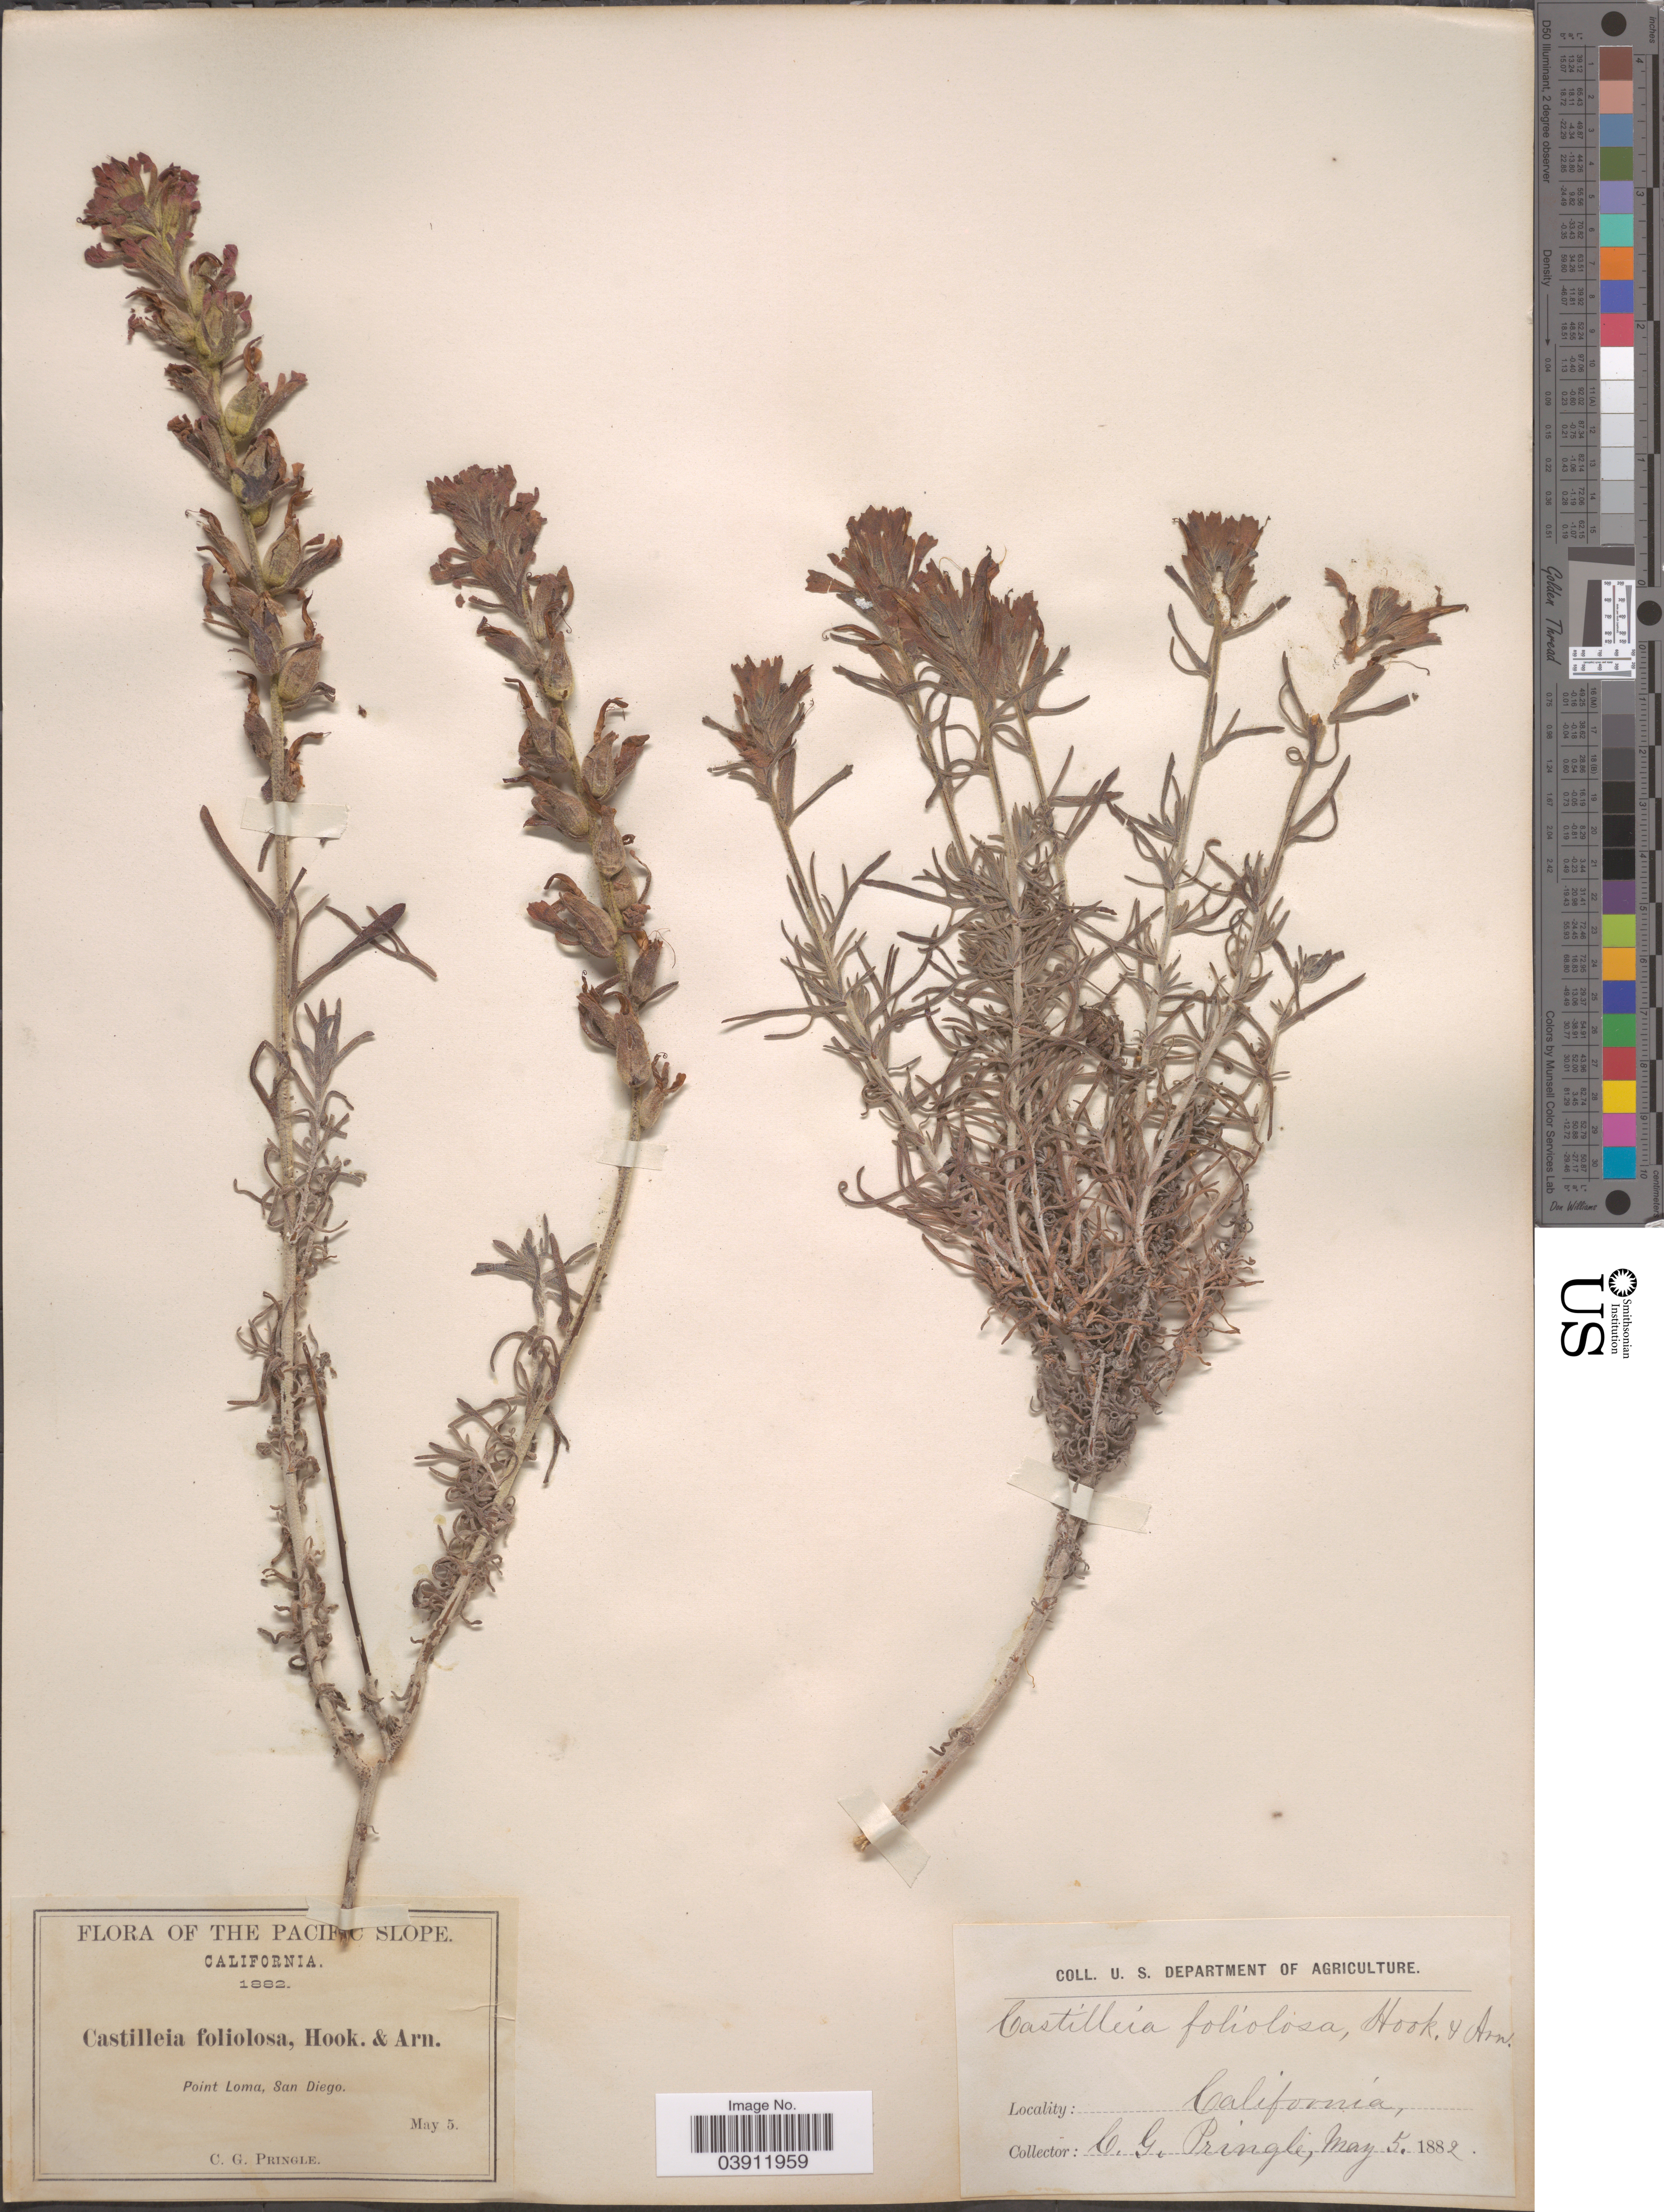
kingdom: Plantae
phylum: Tracheophyta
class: Magnoliopsida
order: Lamiales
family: Orobanchaceae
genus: Castilleja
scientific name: Castilleja foliolosa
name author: Hook. f.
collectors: C. G. Pringle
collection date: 1882-05-05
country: United States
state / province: California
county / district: San Diego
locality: Pacific Slope. Point Loma, San Diego.